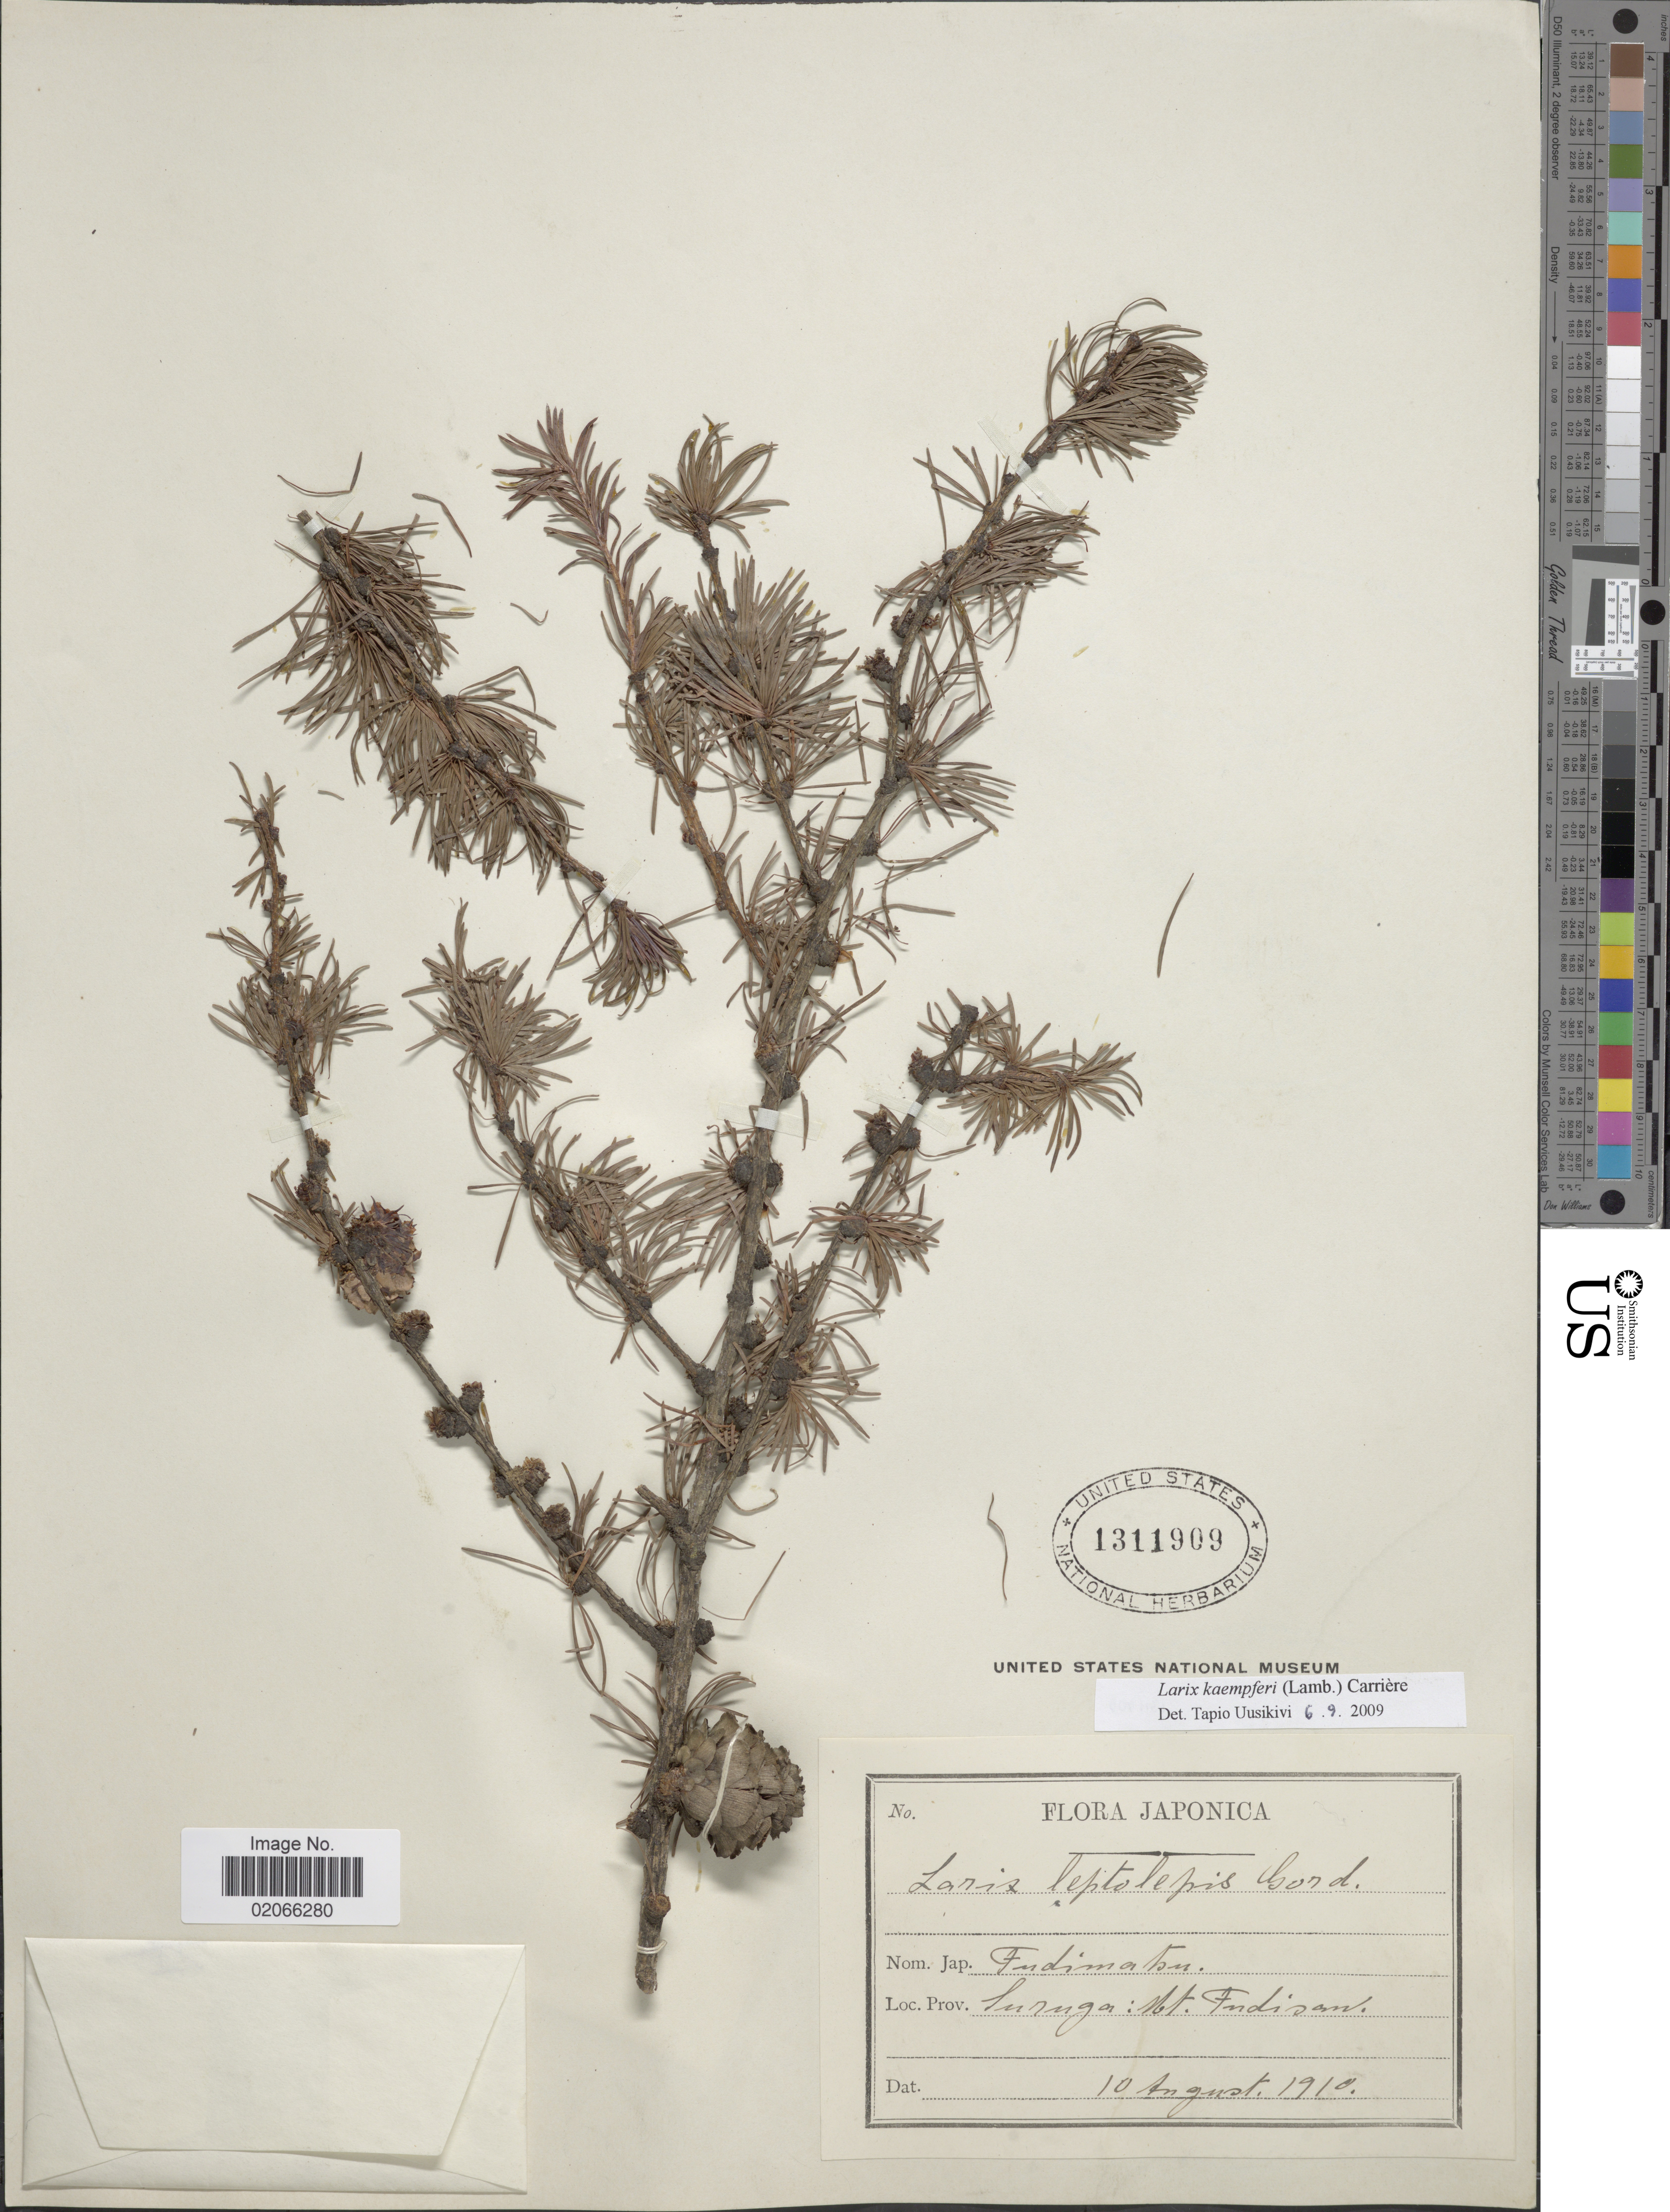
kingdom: Plantae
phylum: Tracheophyta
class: Pinopsida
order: Pinales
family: Pinaceae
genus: Larix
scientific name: Larix kaempferi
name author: (Lamb.) Carrière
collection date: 1910-08-10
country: Japan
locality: Suruga: Mt. Fudisan.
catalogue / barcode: US 1311909